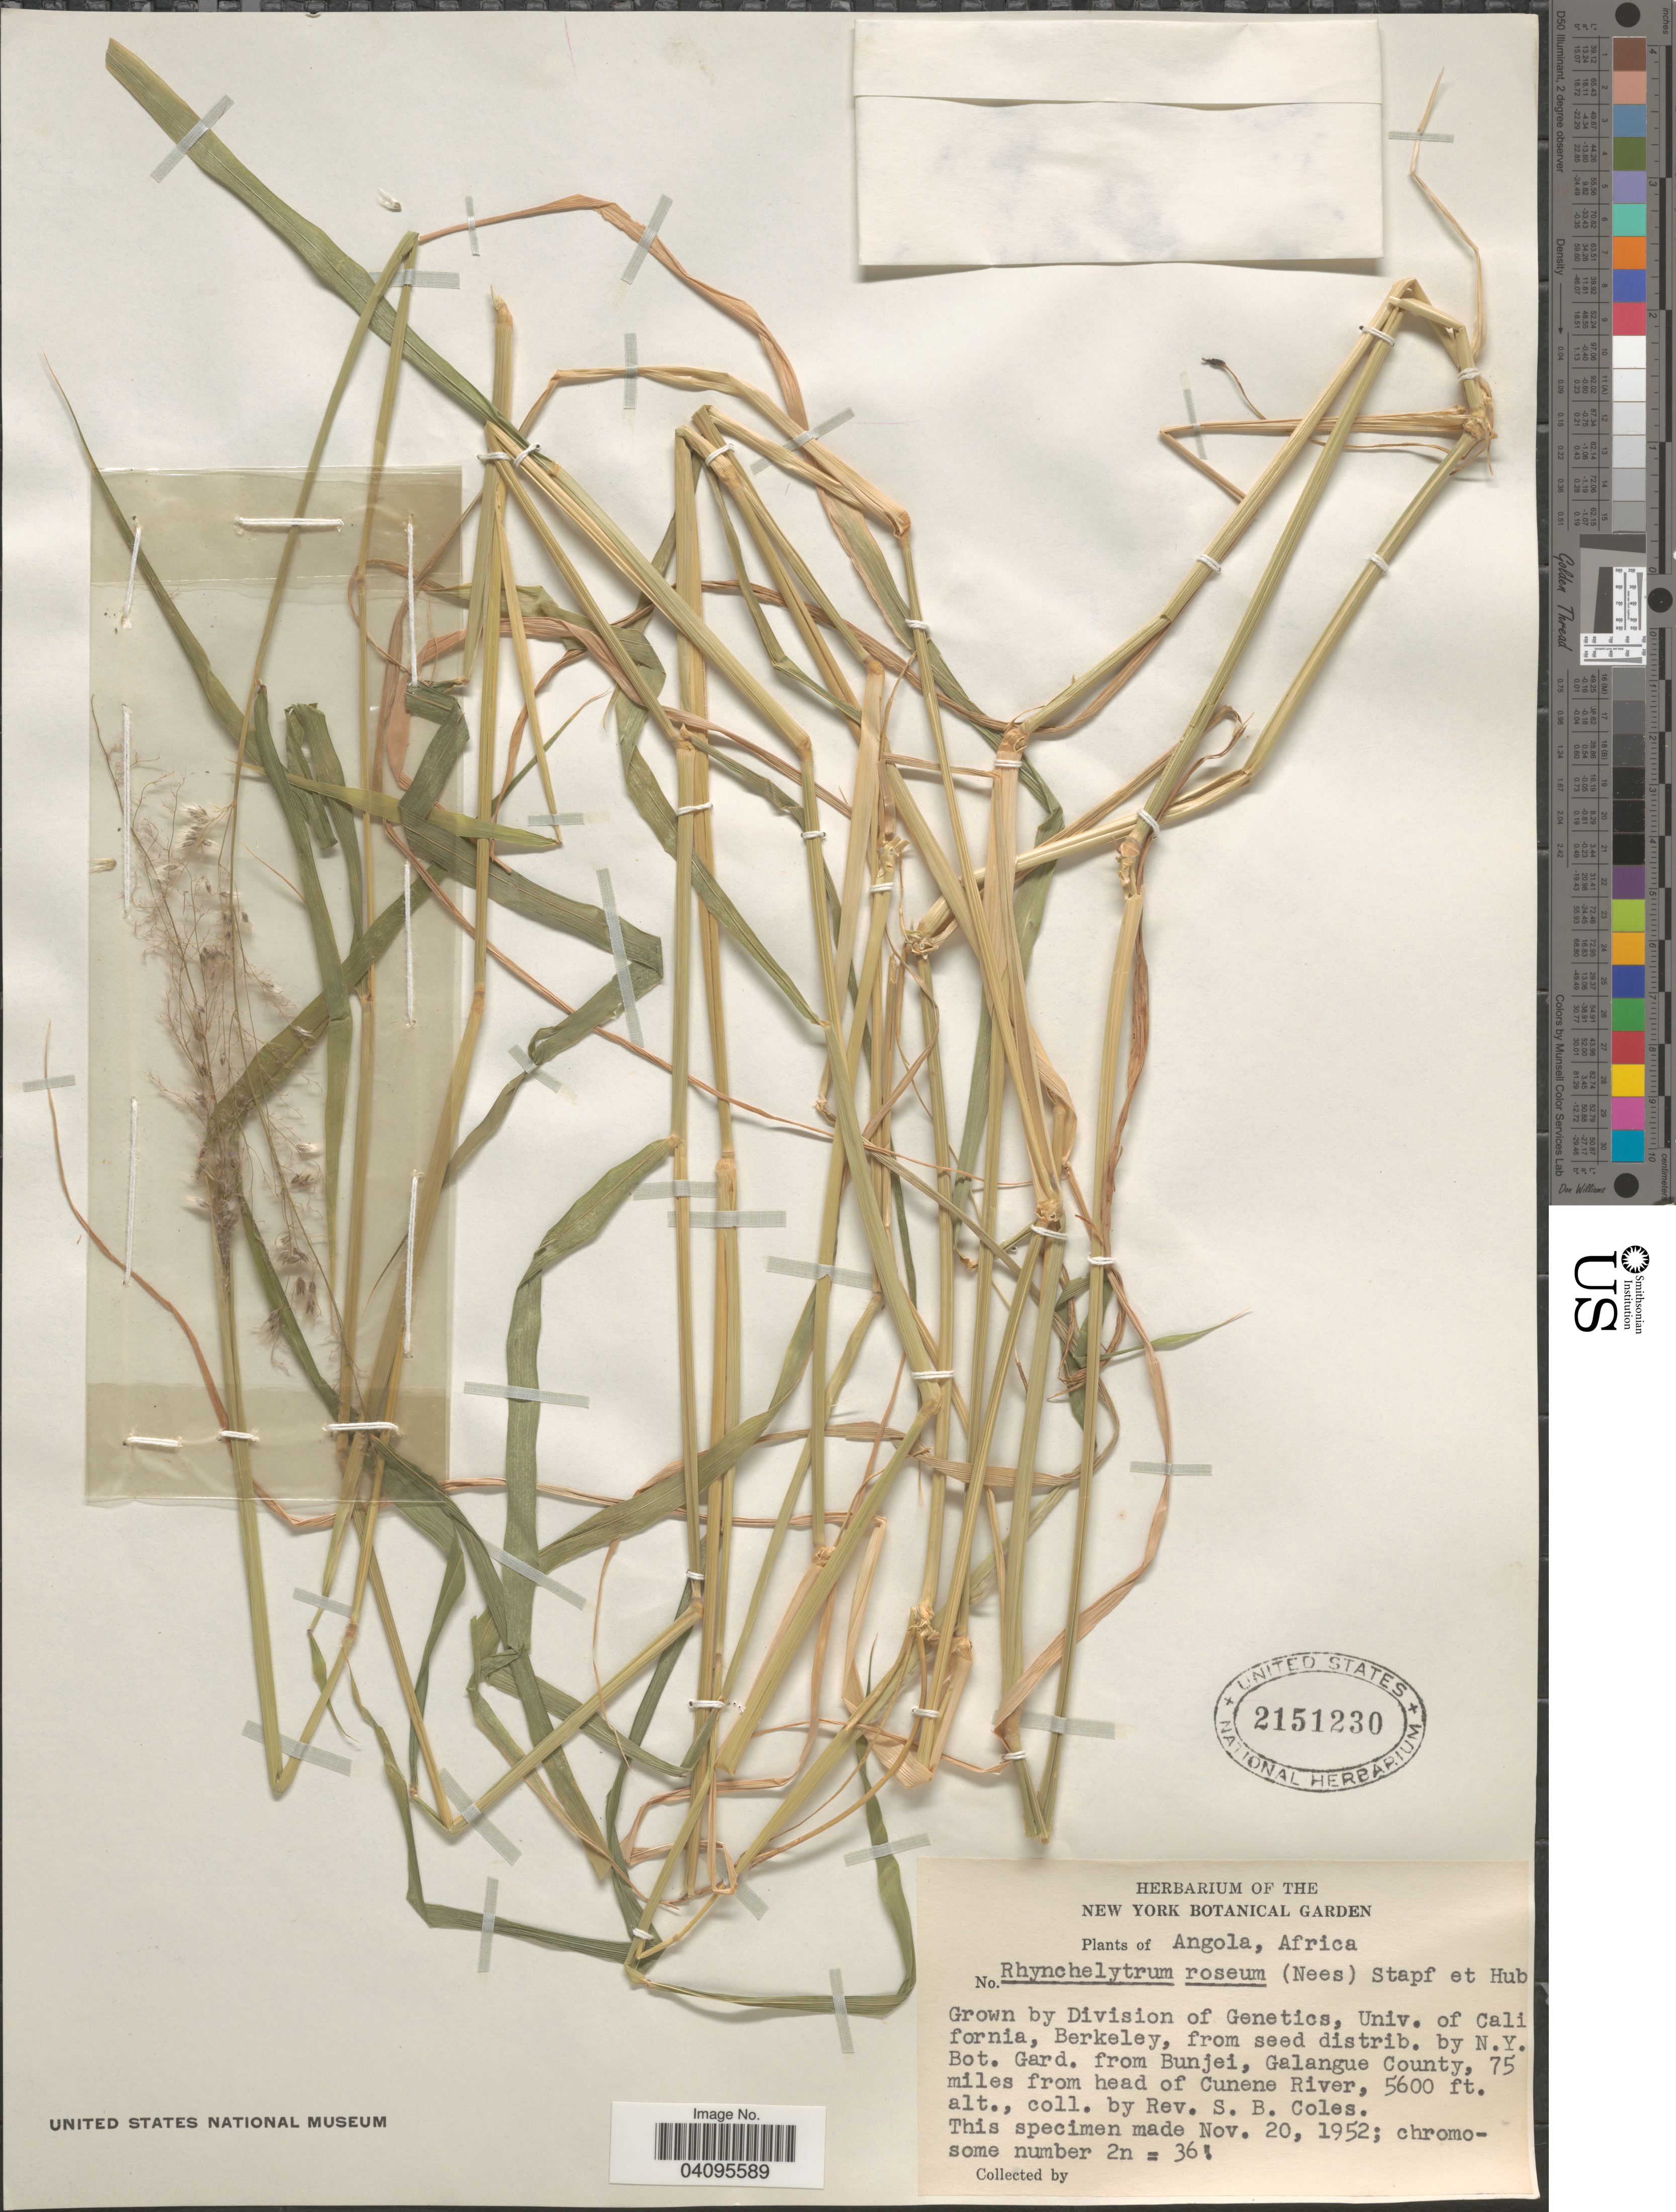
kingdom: Plantae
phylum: Tracheophyta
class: Liliopsida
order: Poales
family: Poaceae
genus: Melinis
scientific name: Melinis repens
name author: (Willd.) Zizka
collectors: S. Coles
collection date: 1952-11-20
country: Angola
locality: From Bunjei, Galangue County, 75 miles from head of Cunene River.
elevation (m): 1707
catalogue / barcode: US 2151230